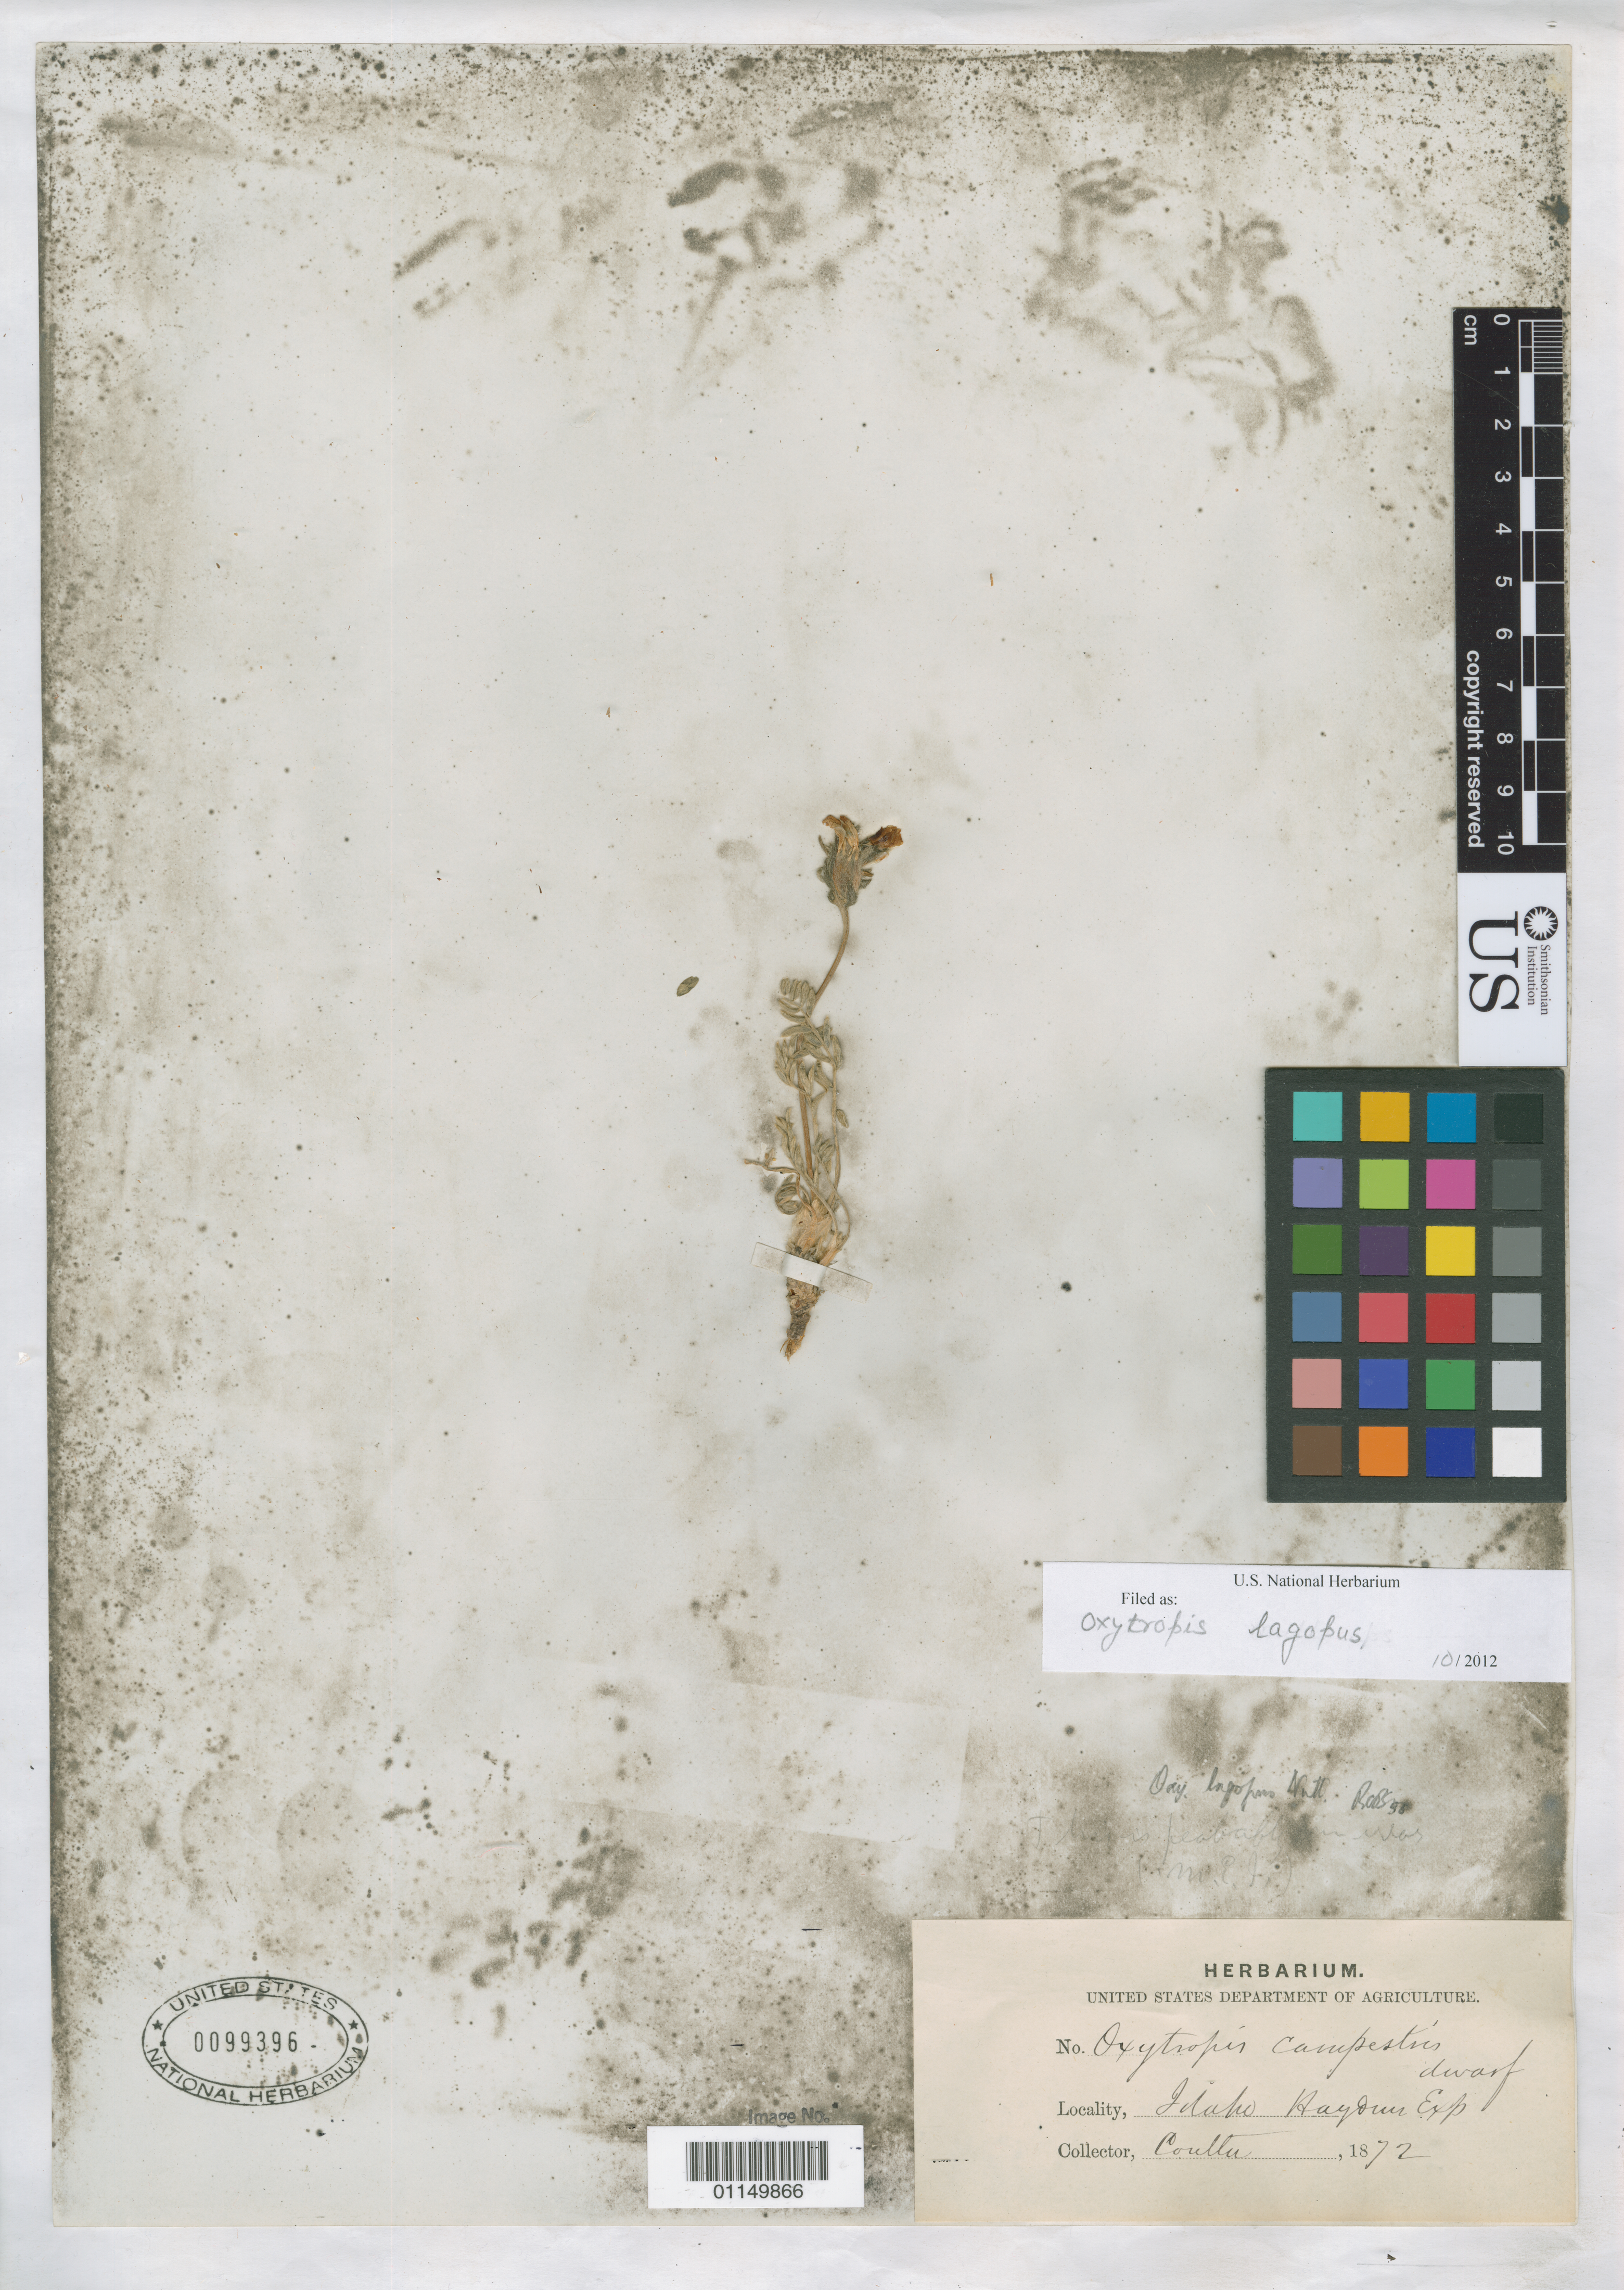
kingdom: Plantae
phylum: Tracheophyta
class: Magnoliopsida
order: Fabales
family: Fabaceae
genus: Oxytropis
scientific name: Oxytropis lagopus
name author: Nutt.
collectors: -- Coulter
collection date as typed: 1872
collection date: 1872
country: United States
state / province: Idaho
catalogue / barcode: US 99396